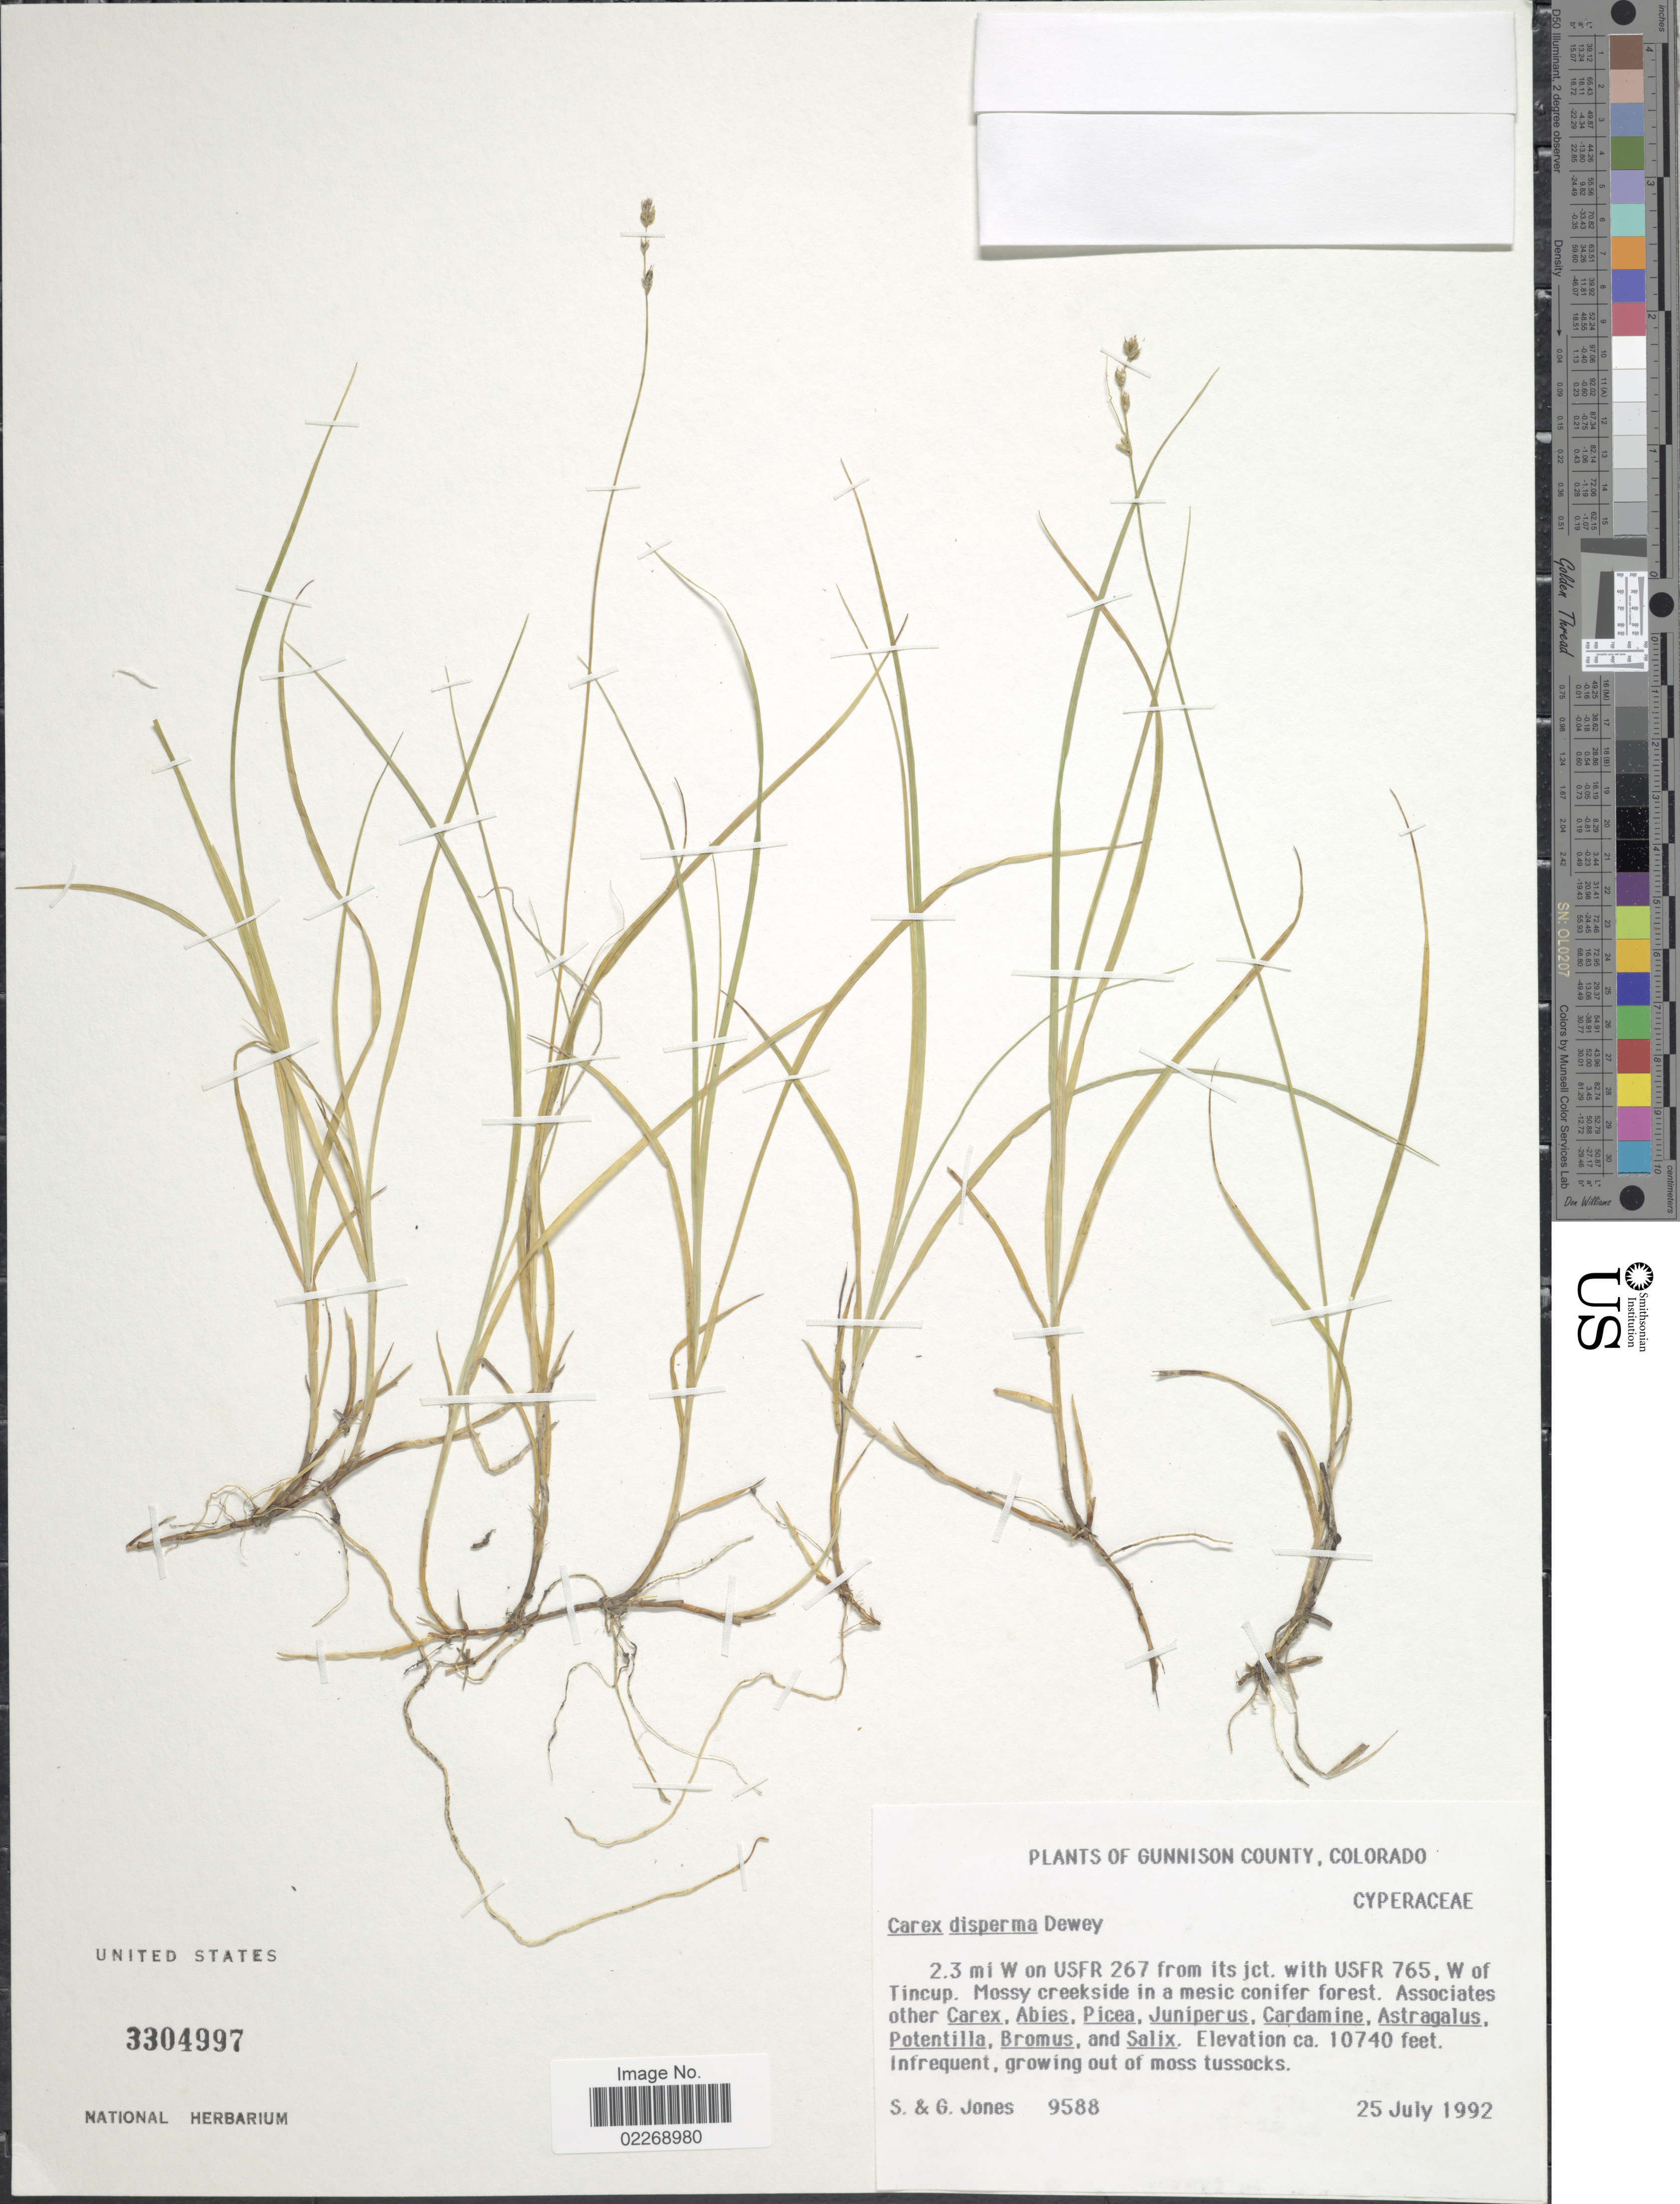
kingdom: Plantae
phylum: Tracheophyta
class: Liliopsida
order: Poales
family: Cyperaceae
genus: Carex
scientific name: Carex disperma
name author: Dewey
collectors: S. Jones & G. Jones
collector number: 9588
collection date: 1992-07-25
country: United States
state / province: Colorado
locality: Gunnison County, 2.3 mi W on USFR 267 from its jct with USFR 765, W of Tincup. Mossy creekside in a mesic conifer forest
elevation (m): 3274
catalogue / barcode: US 3304997